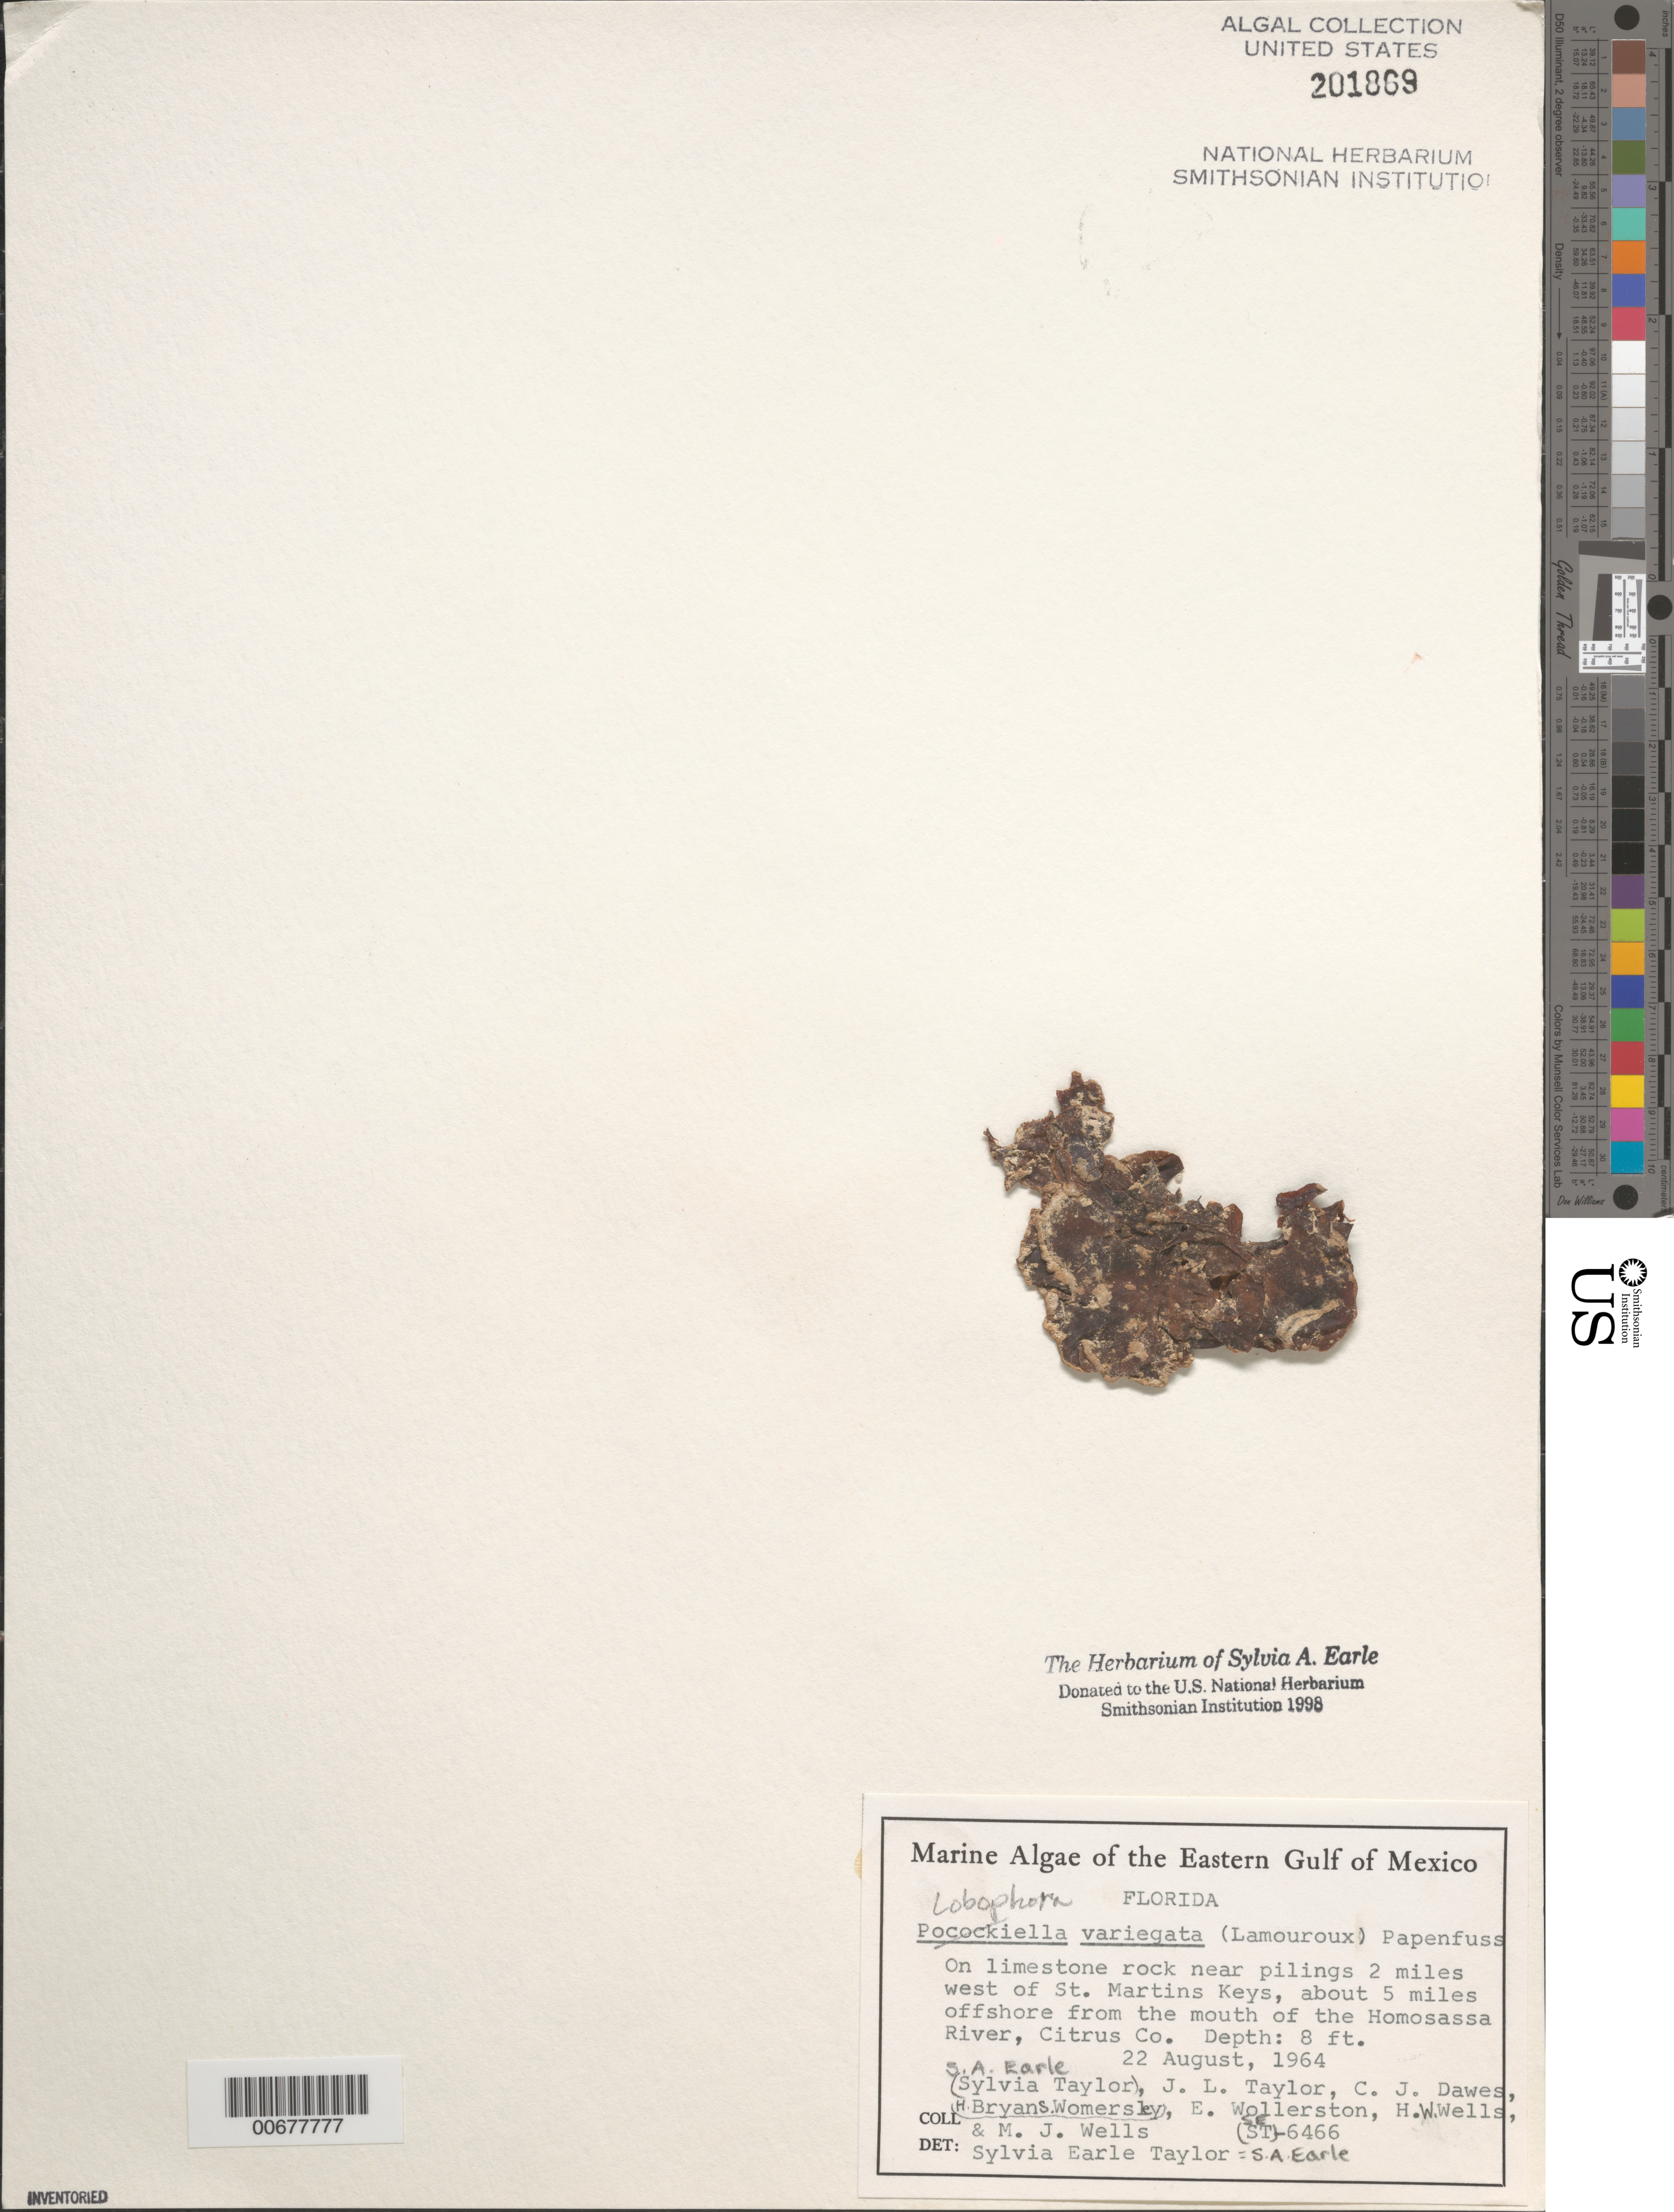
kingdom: Chromista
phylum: Ochrophyta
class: Phaeophyceae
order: Dictyotales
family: Dictyotaceae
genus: Lobophora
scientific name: Lobophora variegata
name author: (J.V.Lamouroux) Womersley & E.C. Oliveira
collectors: S. A. Earle, J. L. Taylor, C. Dawes, H. B. S. Womersley, E. Wollerston, H. Wells & M. Wells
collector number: SE 6466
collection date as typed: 22 Aug 1964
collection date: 1964-08-22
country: United States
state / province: Florida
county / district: Citrus County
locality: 2 miles west of St. Martins Keys, ca. 5 miles off Homosassa River mouth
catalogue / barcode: US 201869